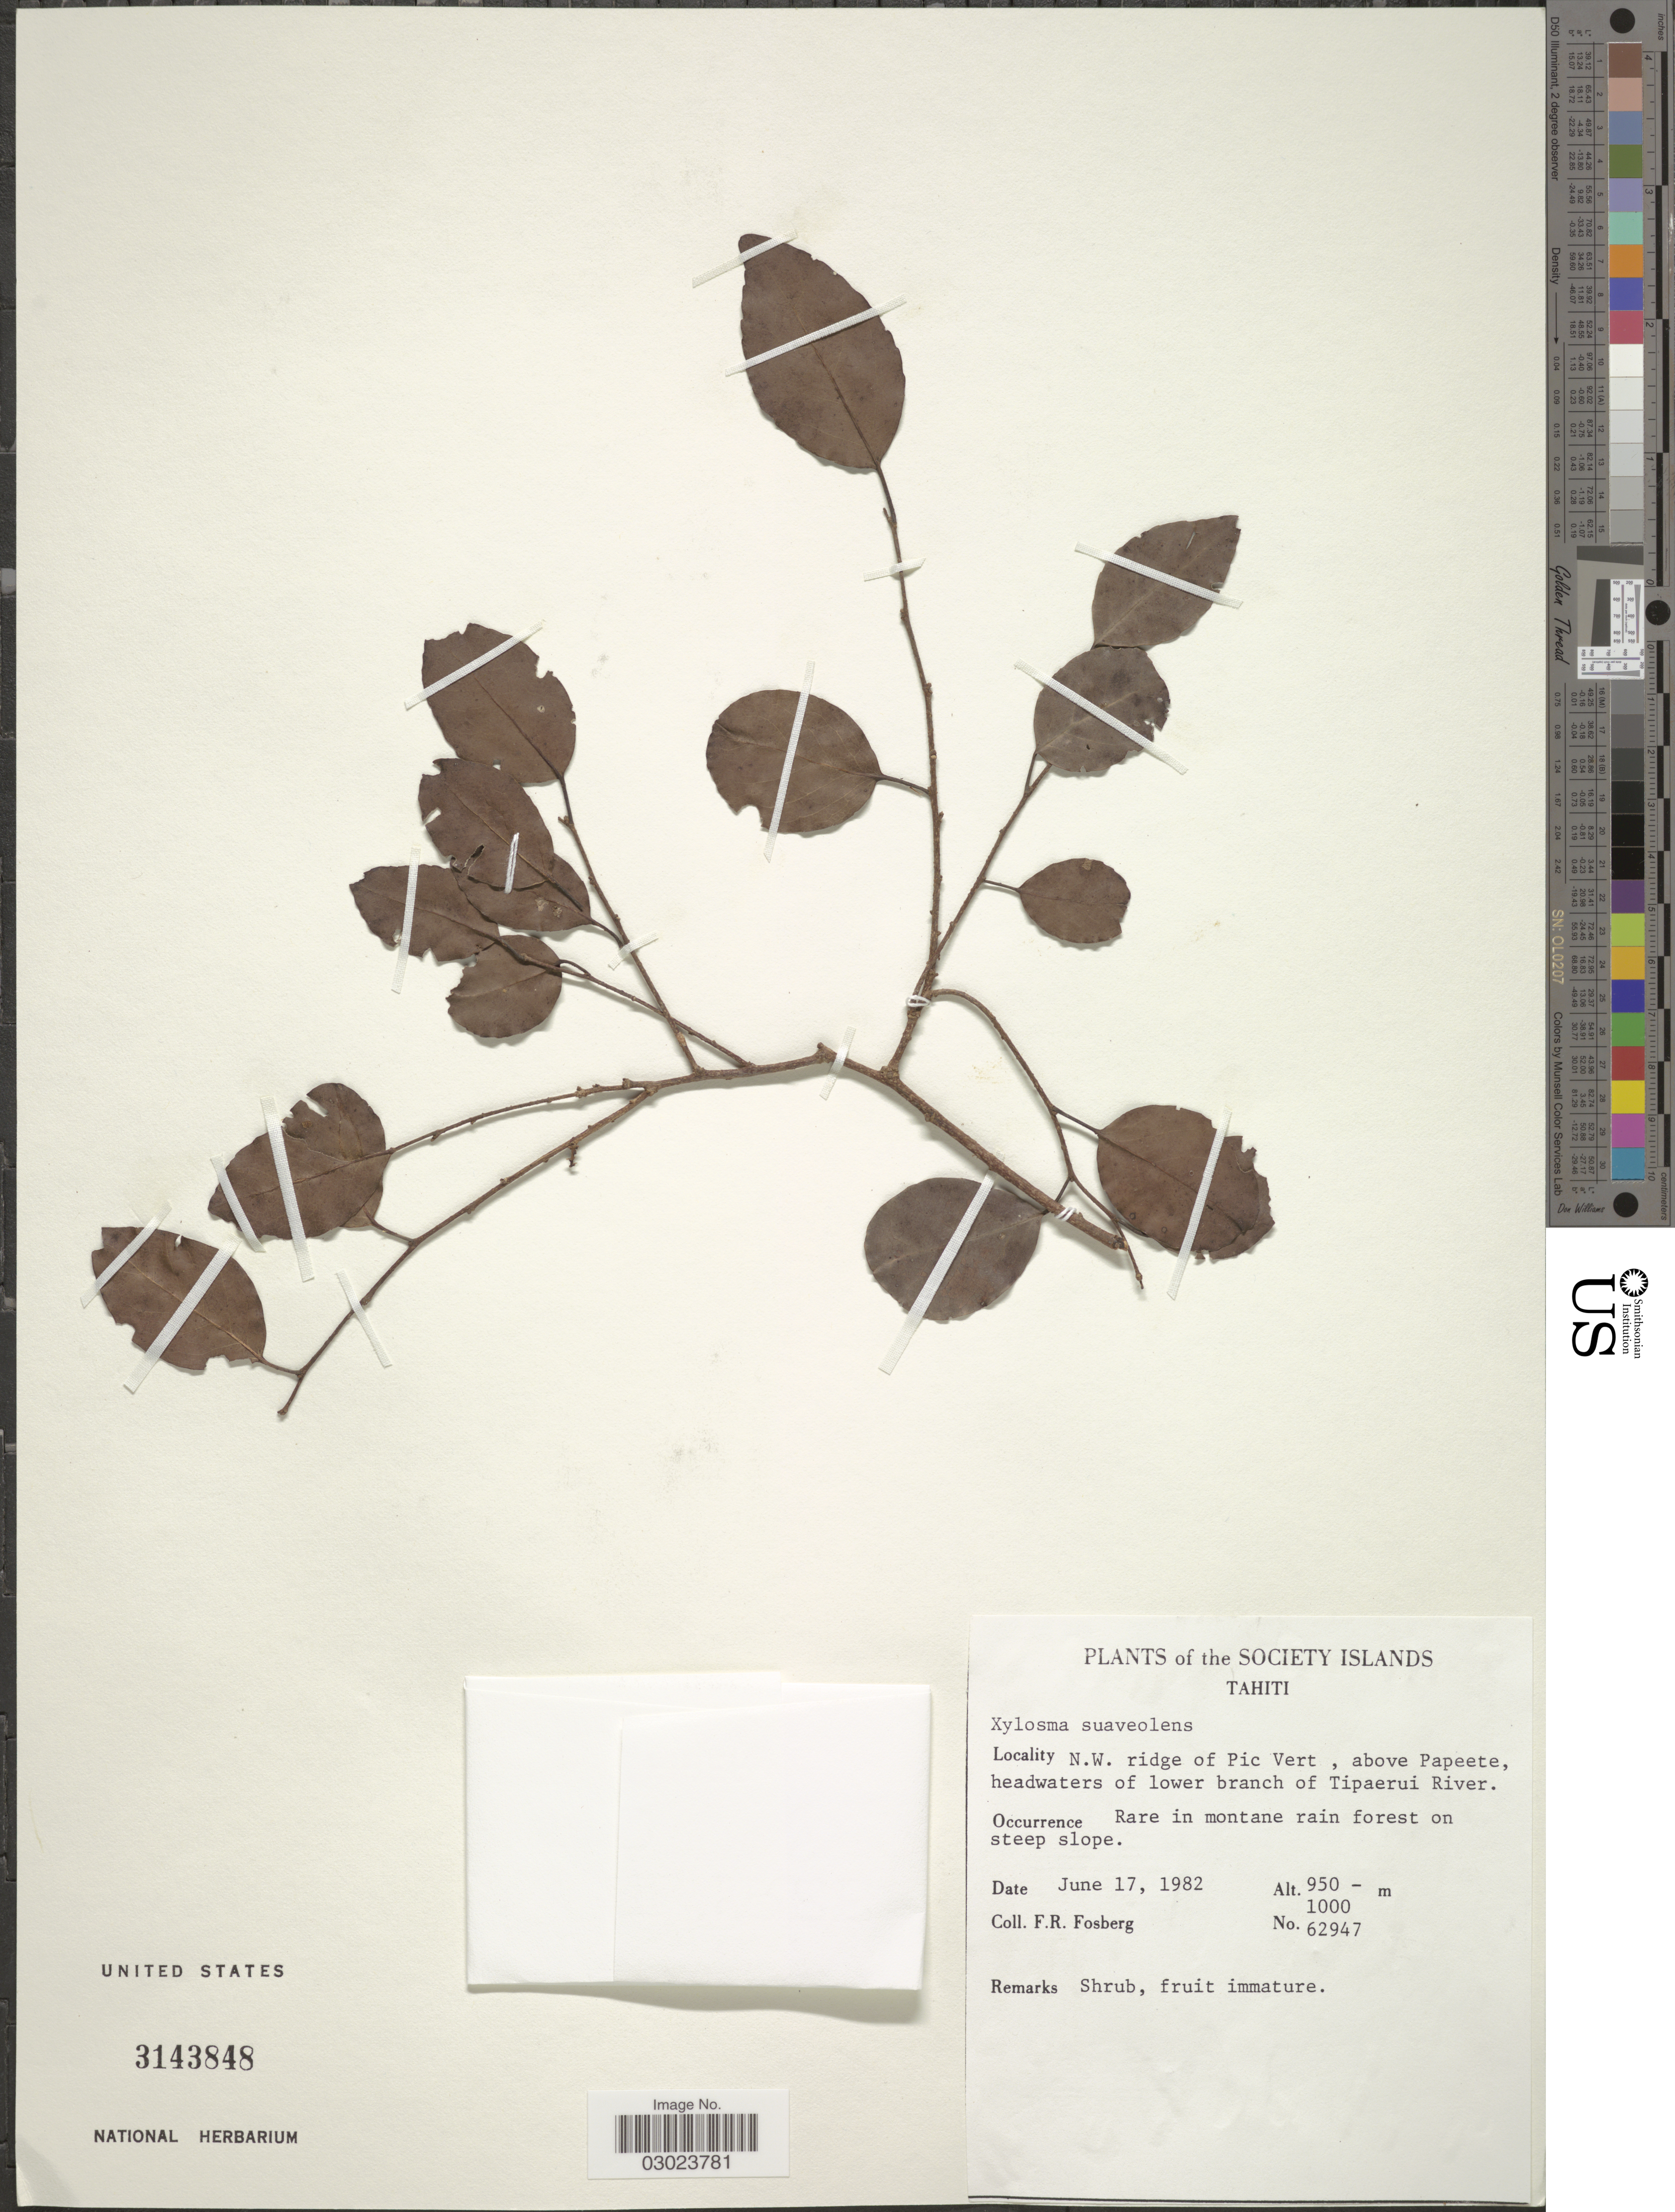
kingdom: Plantae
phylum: Tracheophyta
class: Magnoliopsida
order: Malpighiales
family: Salicaceae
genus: Xylosma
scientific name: Xylosma suaveolens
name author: G. Forst.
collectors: F. R. Fosberg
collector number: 62947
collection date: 1982-06-17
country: French Polynesia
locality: The Society Islands. Tahiti. N.W. ridge of Pic Vert, above Papeete, headwaters of lower branch of Tipaerui River.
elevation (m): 950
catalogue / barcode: US 3143848